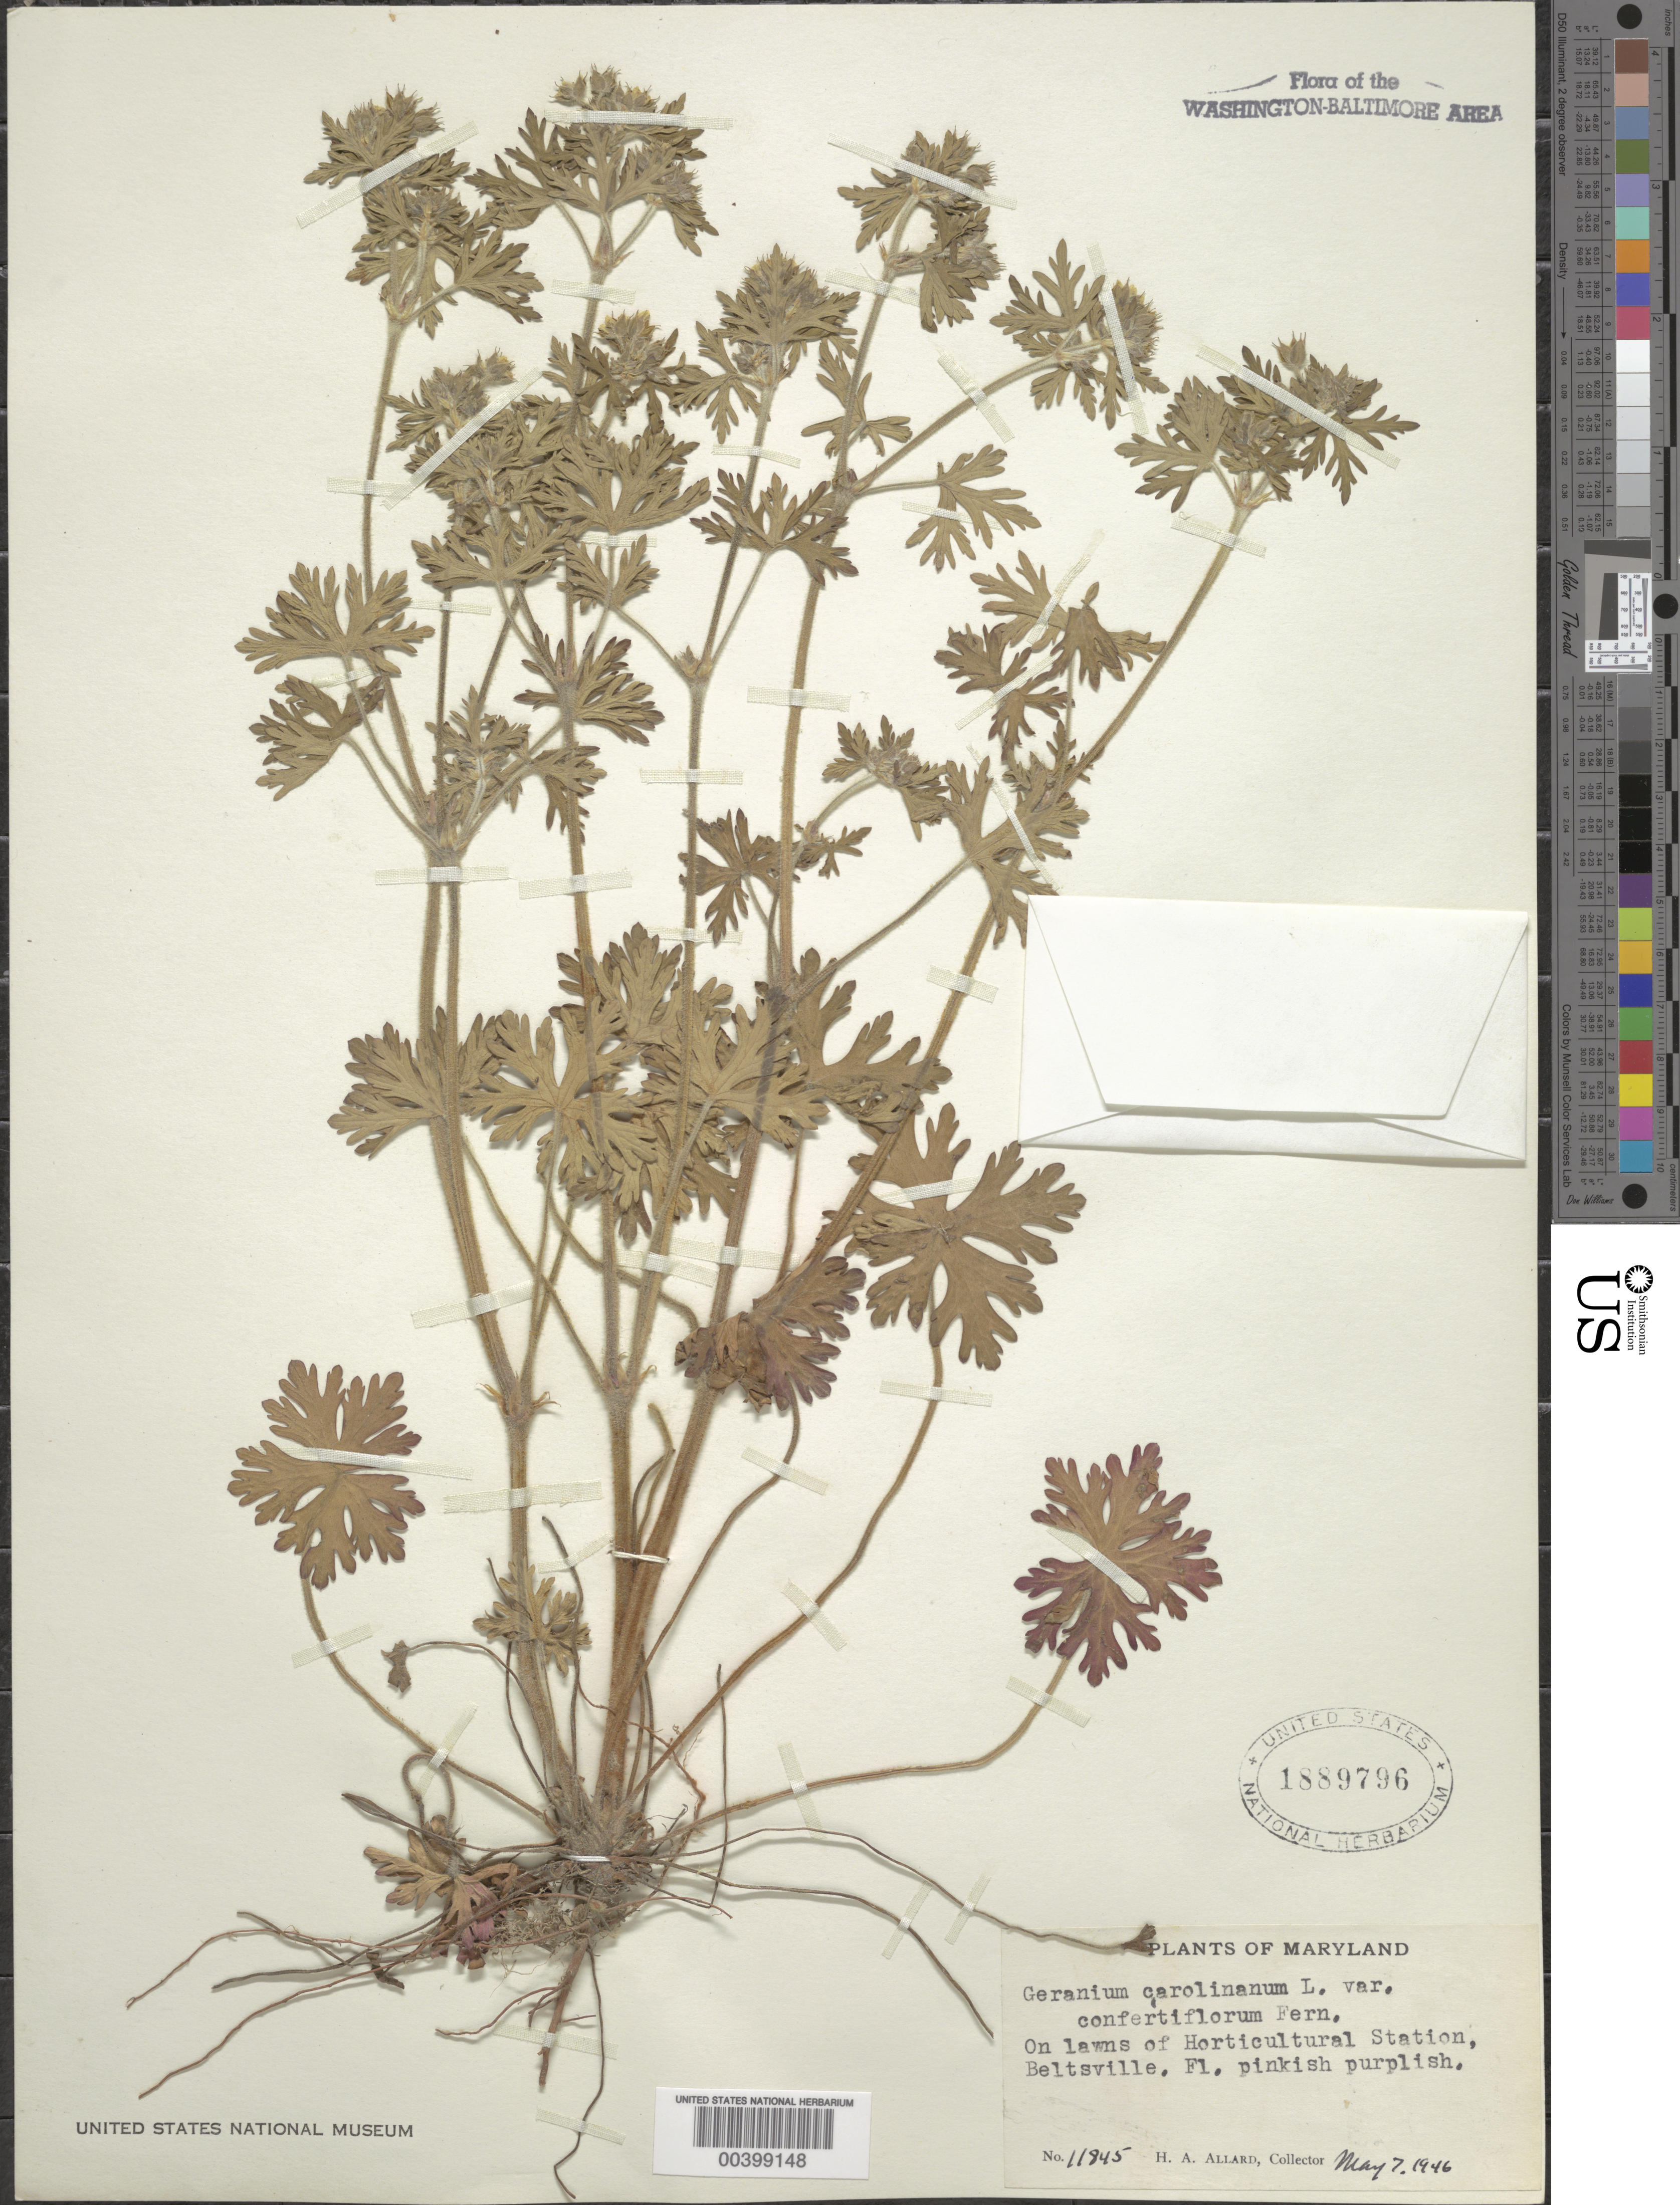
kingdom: Plantae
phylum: Tracheophyta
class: Magnoliopsida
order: Geraniales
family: Geraniaceae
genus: Geranium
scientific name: Geranium carolinianum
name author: L.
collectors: H. A. Allard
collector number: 11845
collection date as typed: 07 May 1946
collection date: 1946-05-07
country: United States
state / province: Maryland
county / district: Prince George's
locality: Beltsville, Horticultural Station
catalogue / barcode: US 1889796